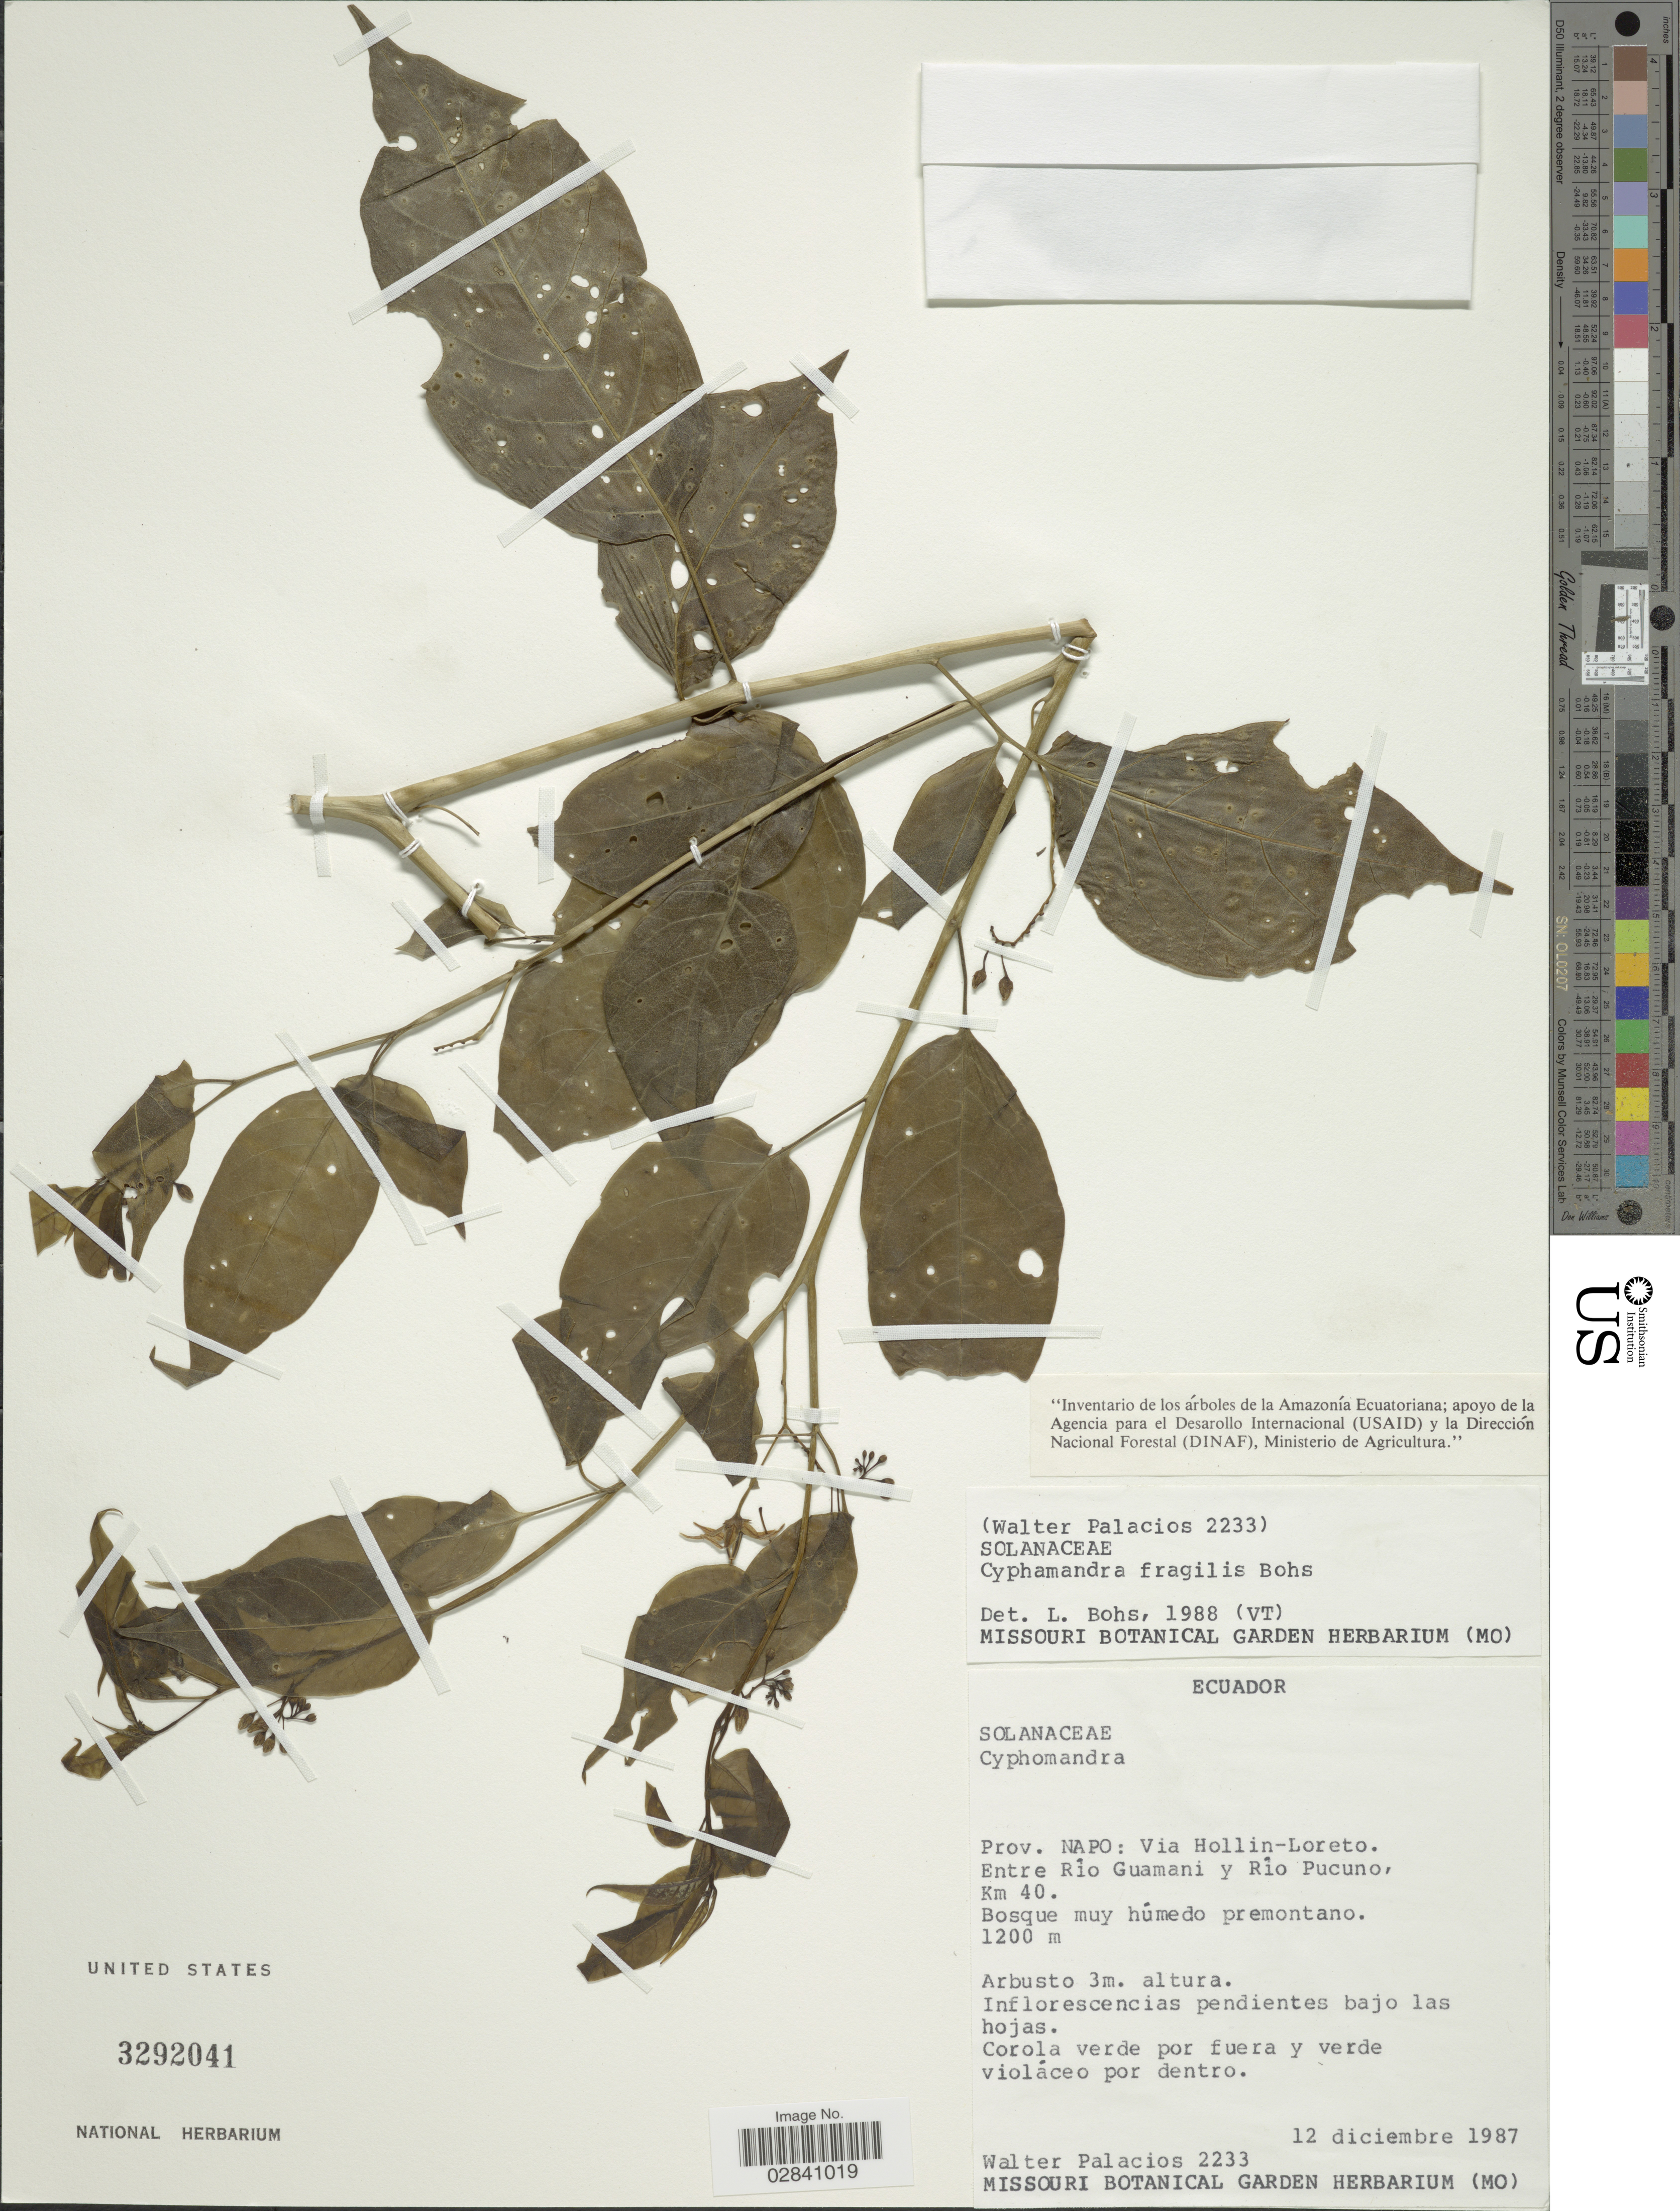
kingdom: Plantae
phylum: Tracheophyta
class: Magnoliopsida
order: Solanales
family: Solanaceae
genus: Cyphomandra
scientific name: Cyphomandra fragilis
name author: Bohs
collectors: W. Palacios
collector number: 2233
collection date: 1987-12-12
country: Ecuador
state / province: Napo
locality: Via Hollin-Loreto. Entre Río Guamani y Río Pucuno, Km 40.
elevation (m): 1200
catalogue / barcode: US 3292041